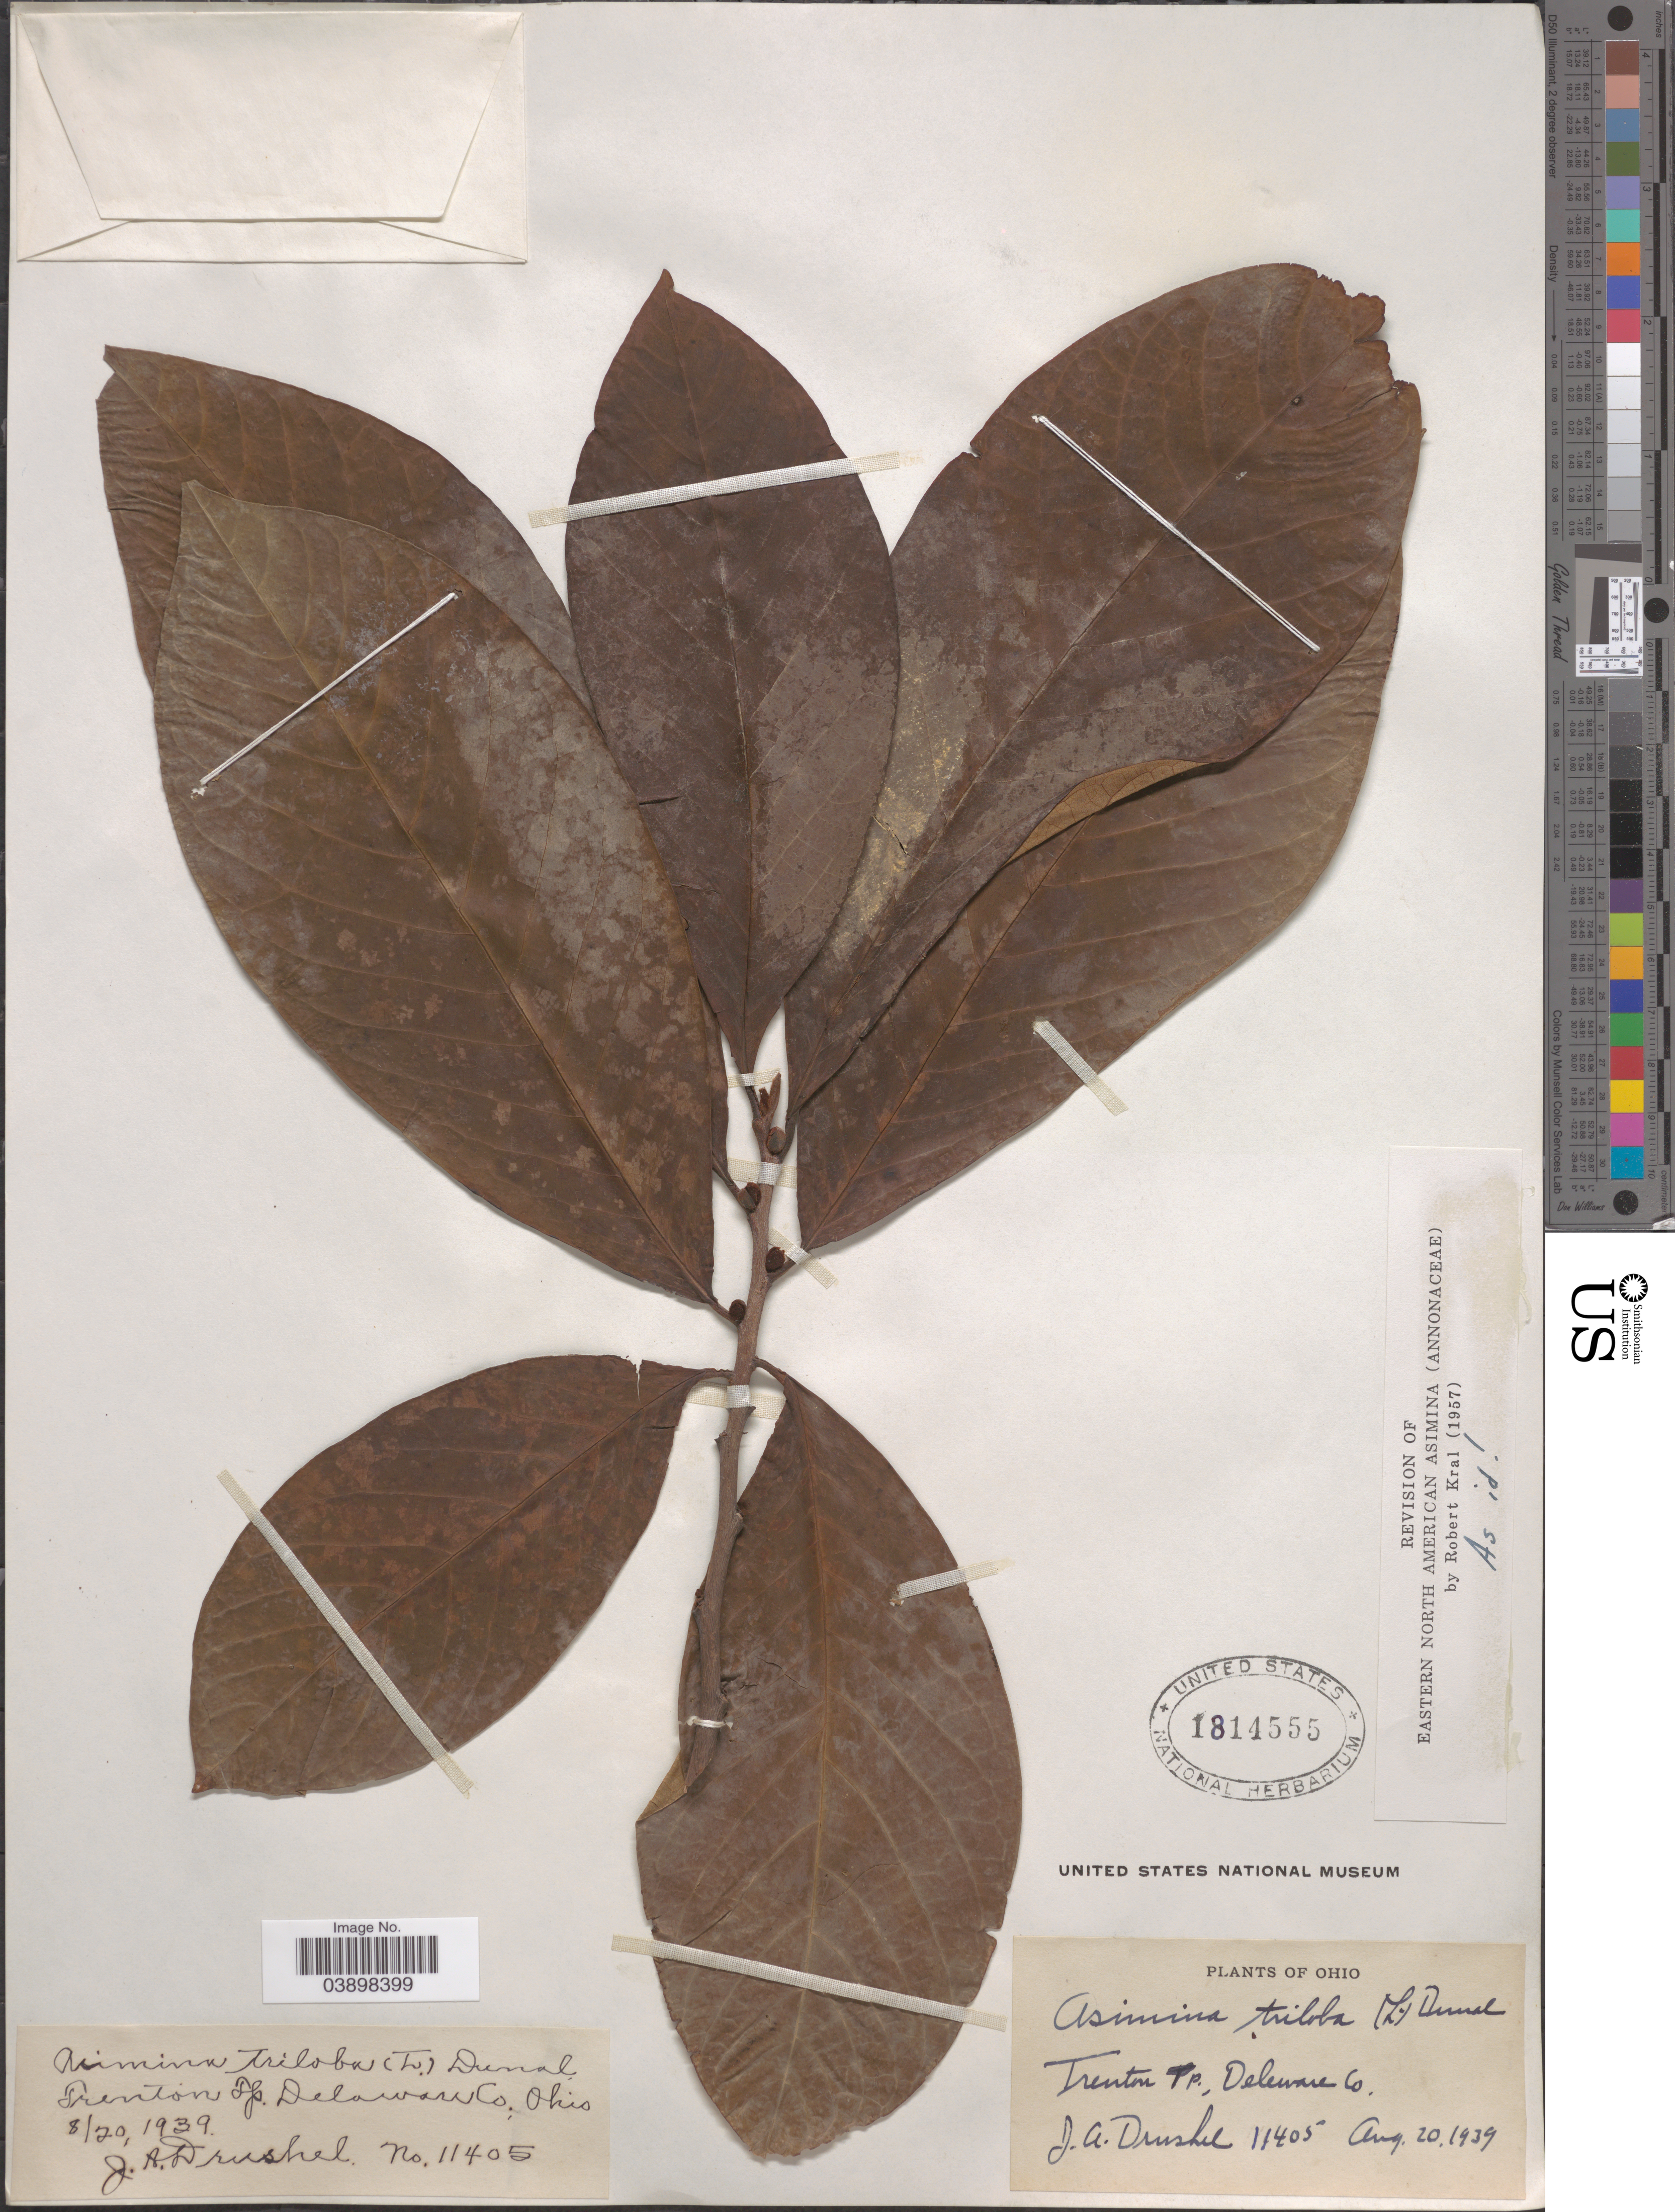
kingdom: Plantae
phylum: Tracheophyta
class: Magnoliopsida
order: Magnoliales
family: Annonaceae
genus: Asimina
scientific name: Asimina triloba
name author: (L.) Dunal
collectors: J. A. Drushel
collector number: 11405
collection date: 1939-08-20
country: United States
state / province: Ohio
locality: Trenton Tp., Delaware Co.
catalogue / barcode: US 1814555